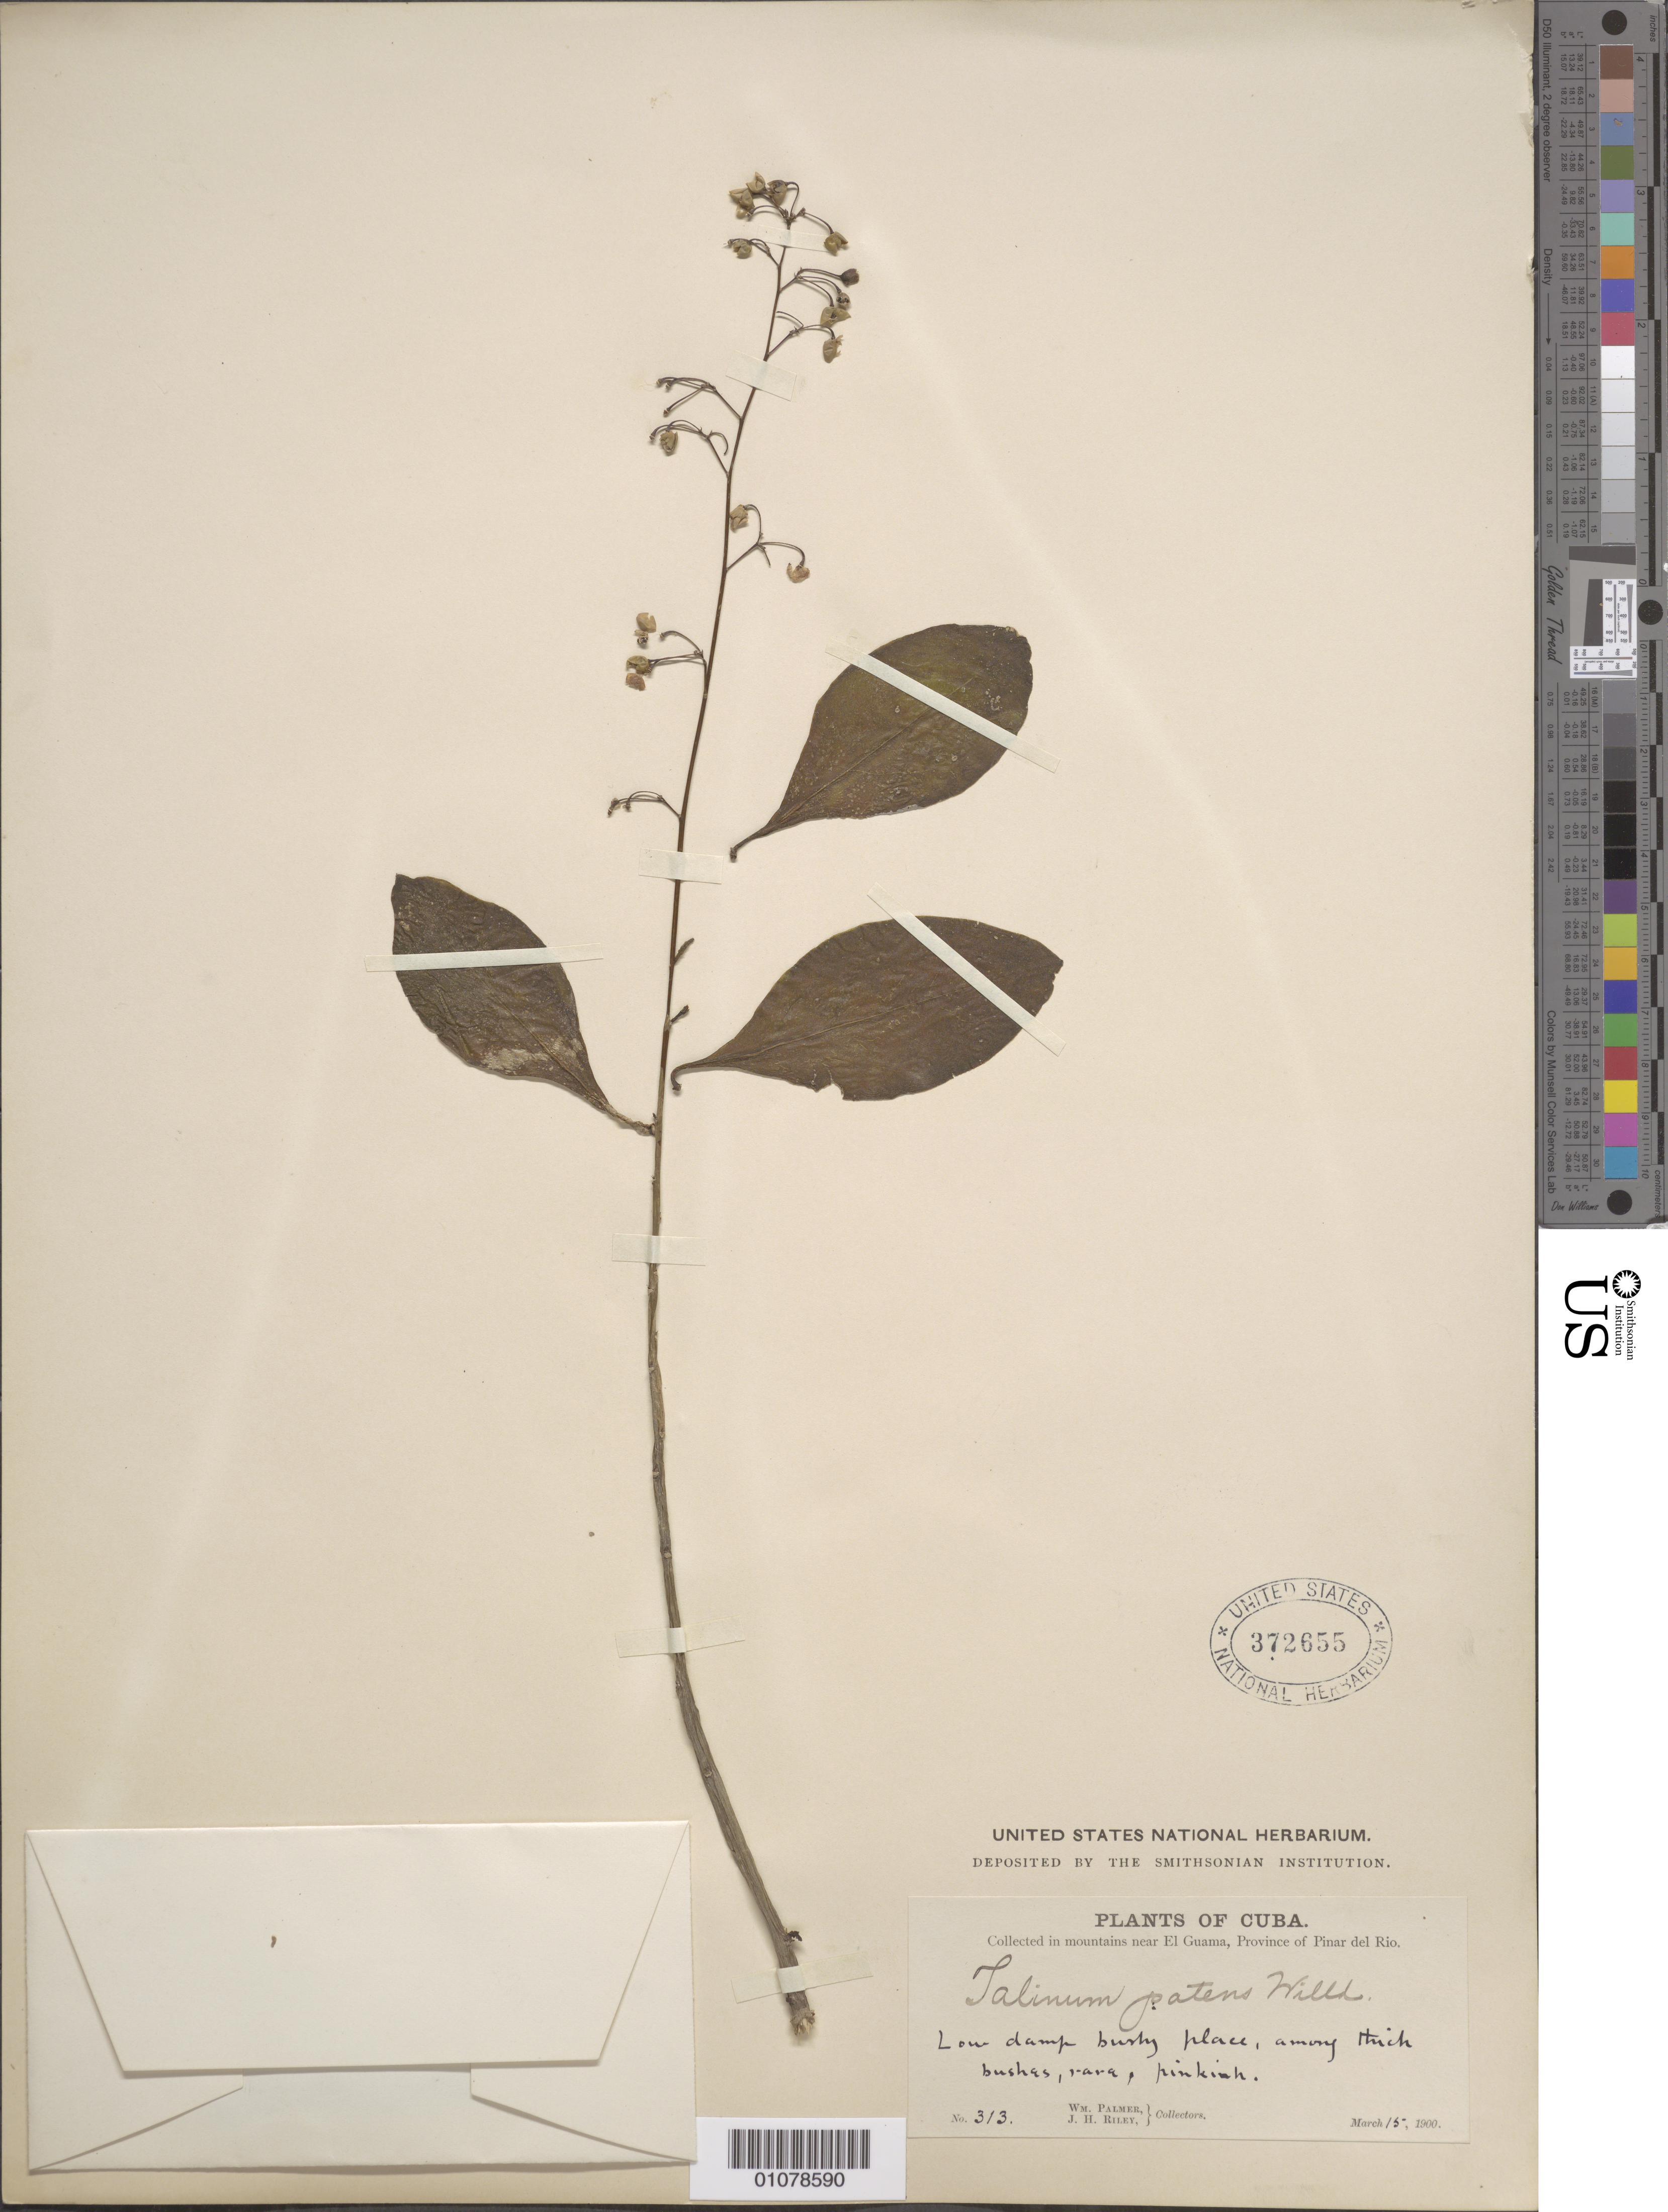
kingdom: Plantae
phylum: Tracheophyta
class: Magnoliopsida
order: Caryophyllales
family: Talinaceae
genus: Talinum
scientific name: Talinum paniculatum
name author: (Jacq.) Gaertn.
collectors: W. Palmer & J. H. Riley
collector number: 313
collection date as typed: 15 Mar 1900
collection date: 1900-03-15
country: Cuba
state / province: Pinar del Rio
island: Cuba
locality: Province of Pinar del Rio, El Guama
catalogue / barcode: US 372655